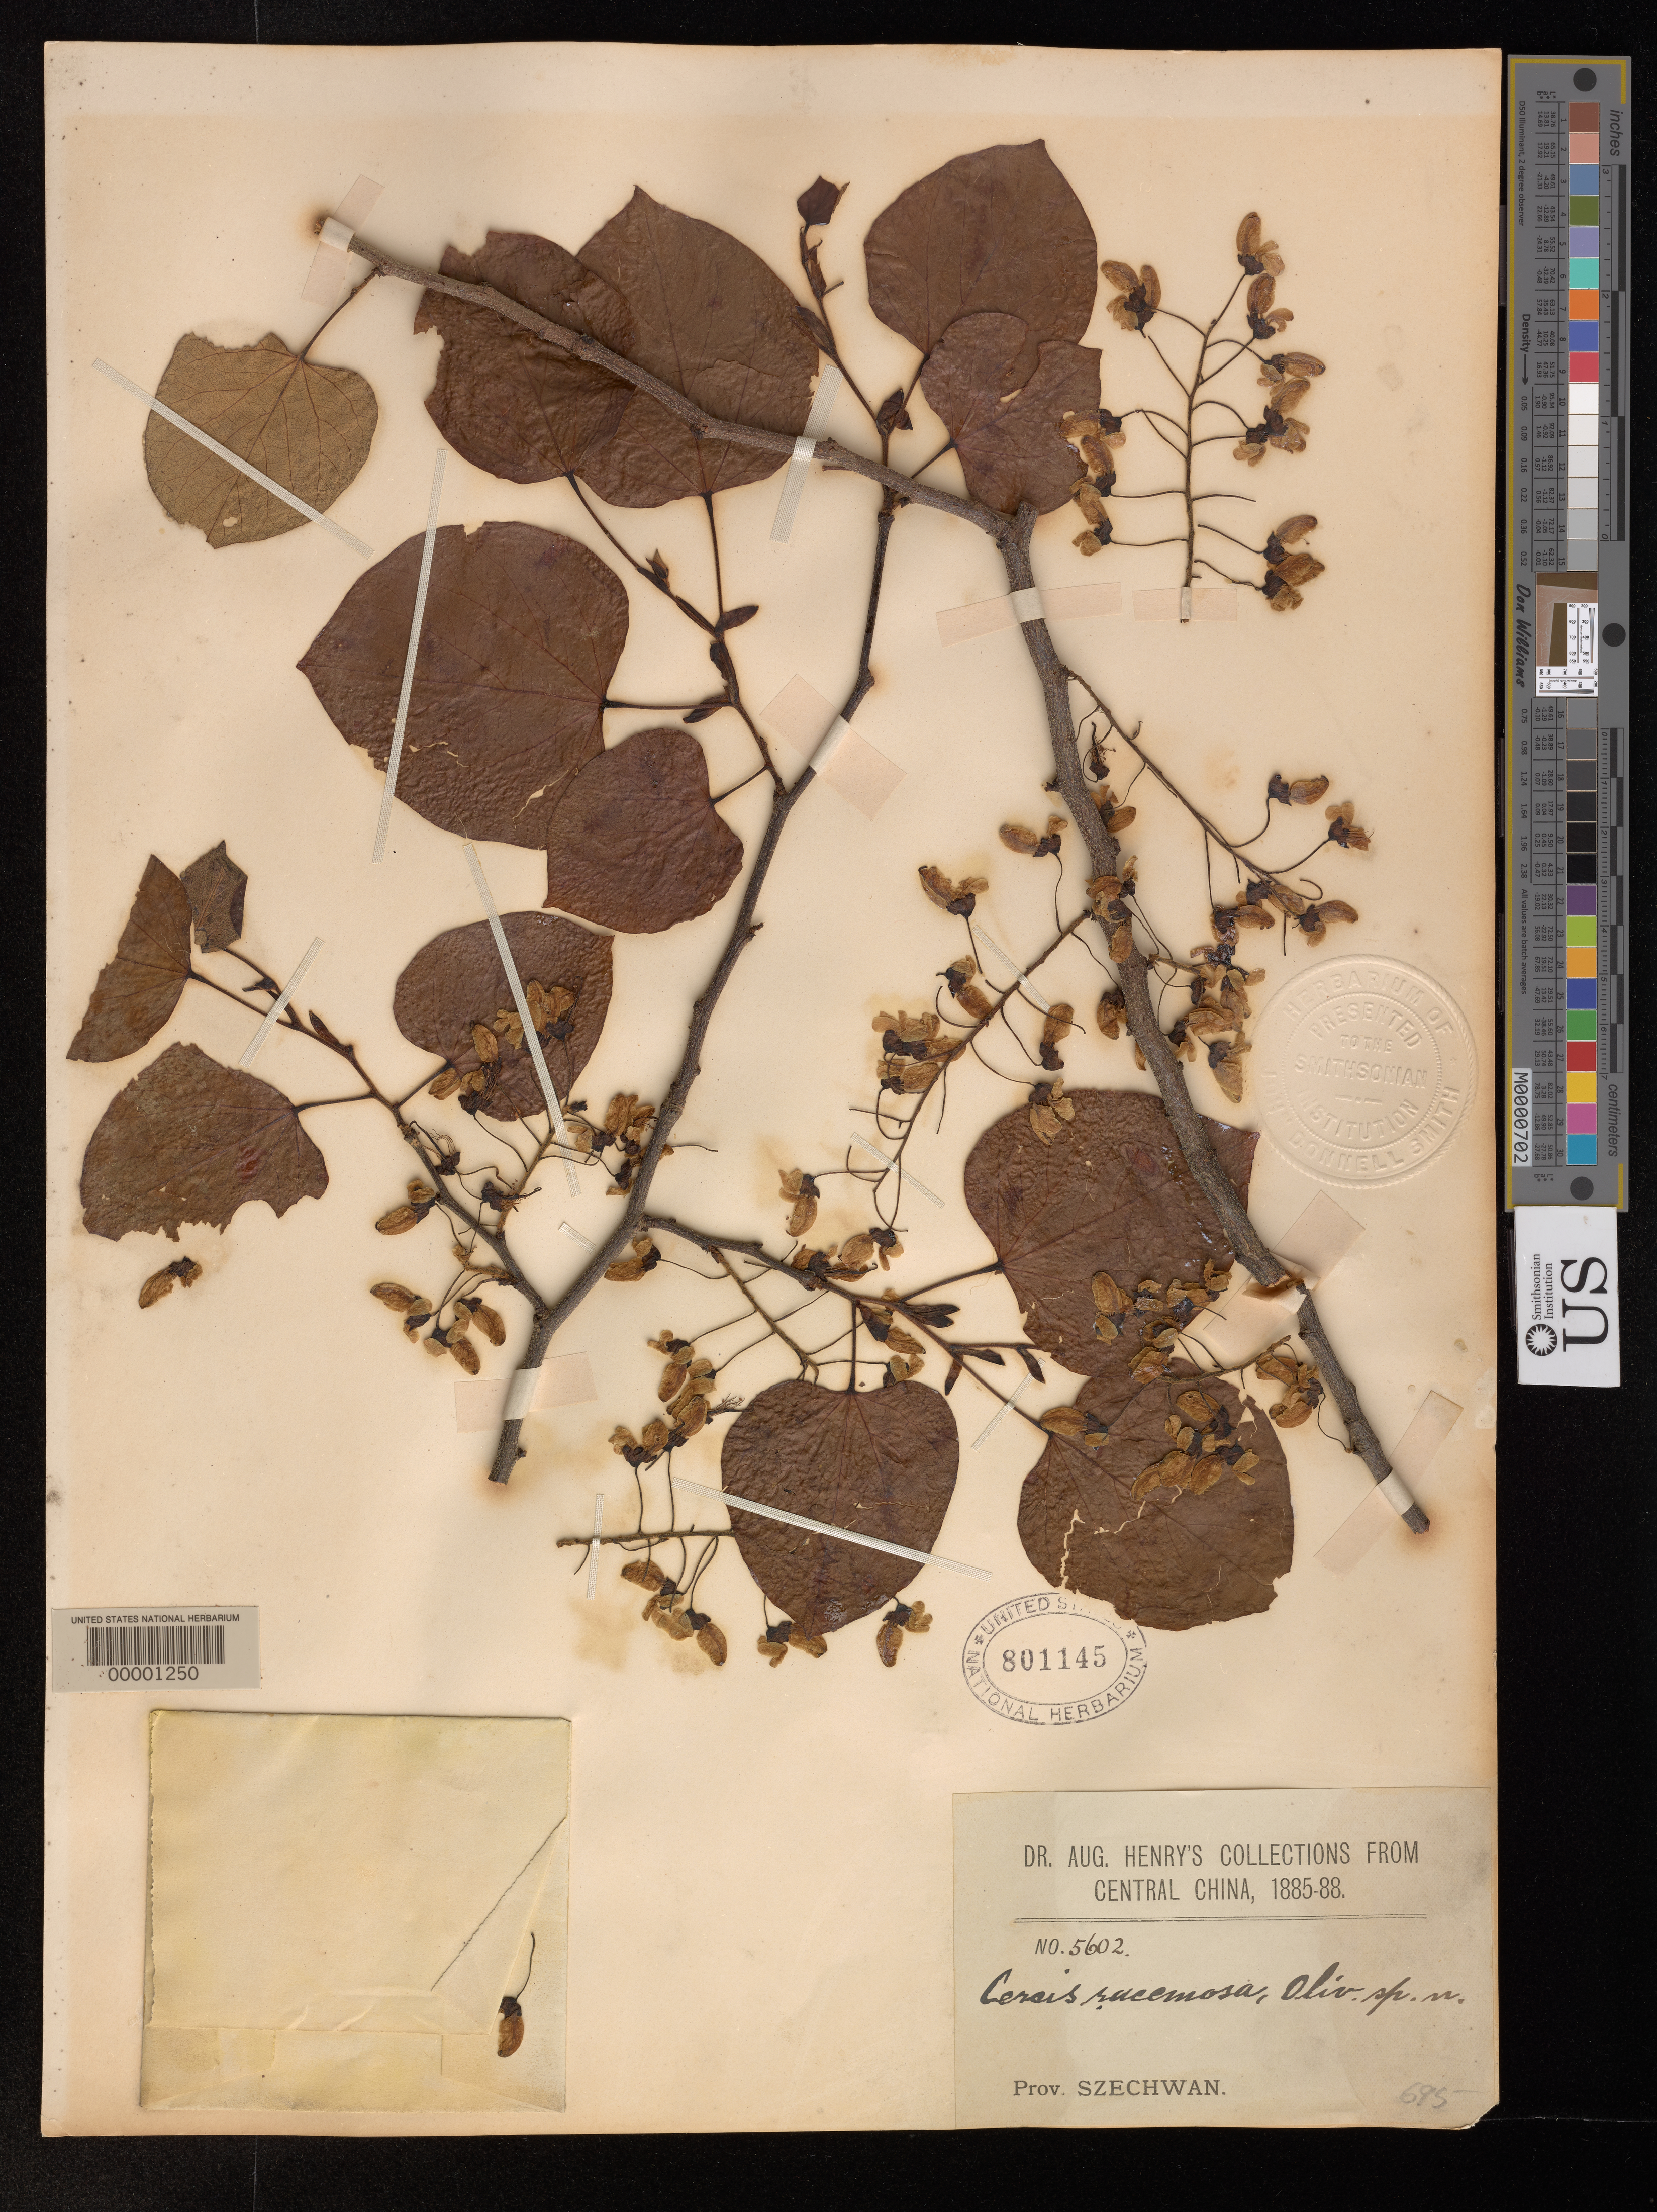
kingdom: Plantae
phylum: Tracheophyta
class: Magnoliopsida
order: Fabales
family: Fabaceae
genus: Cercis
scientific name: Cercis racemosa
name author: Oliv.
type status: Type Collection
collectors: A. Henry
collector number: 5602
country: China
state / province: Sichuan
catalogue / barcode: US 801145